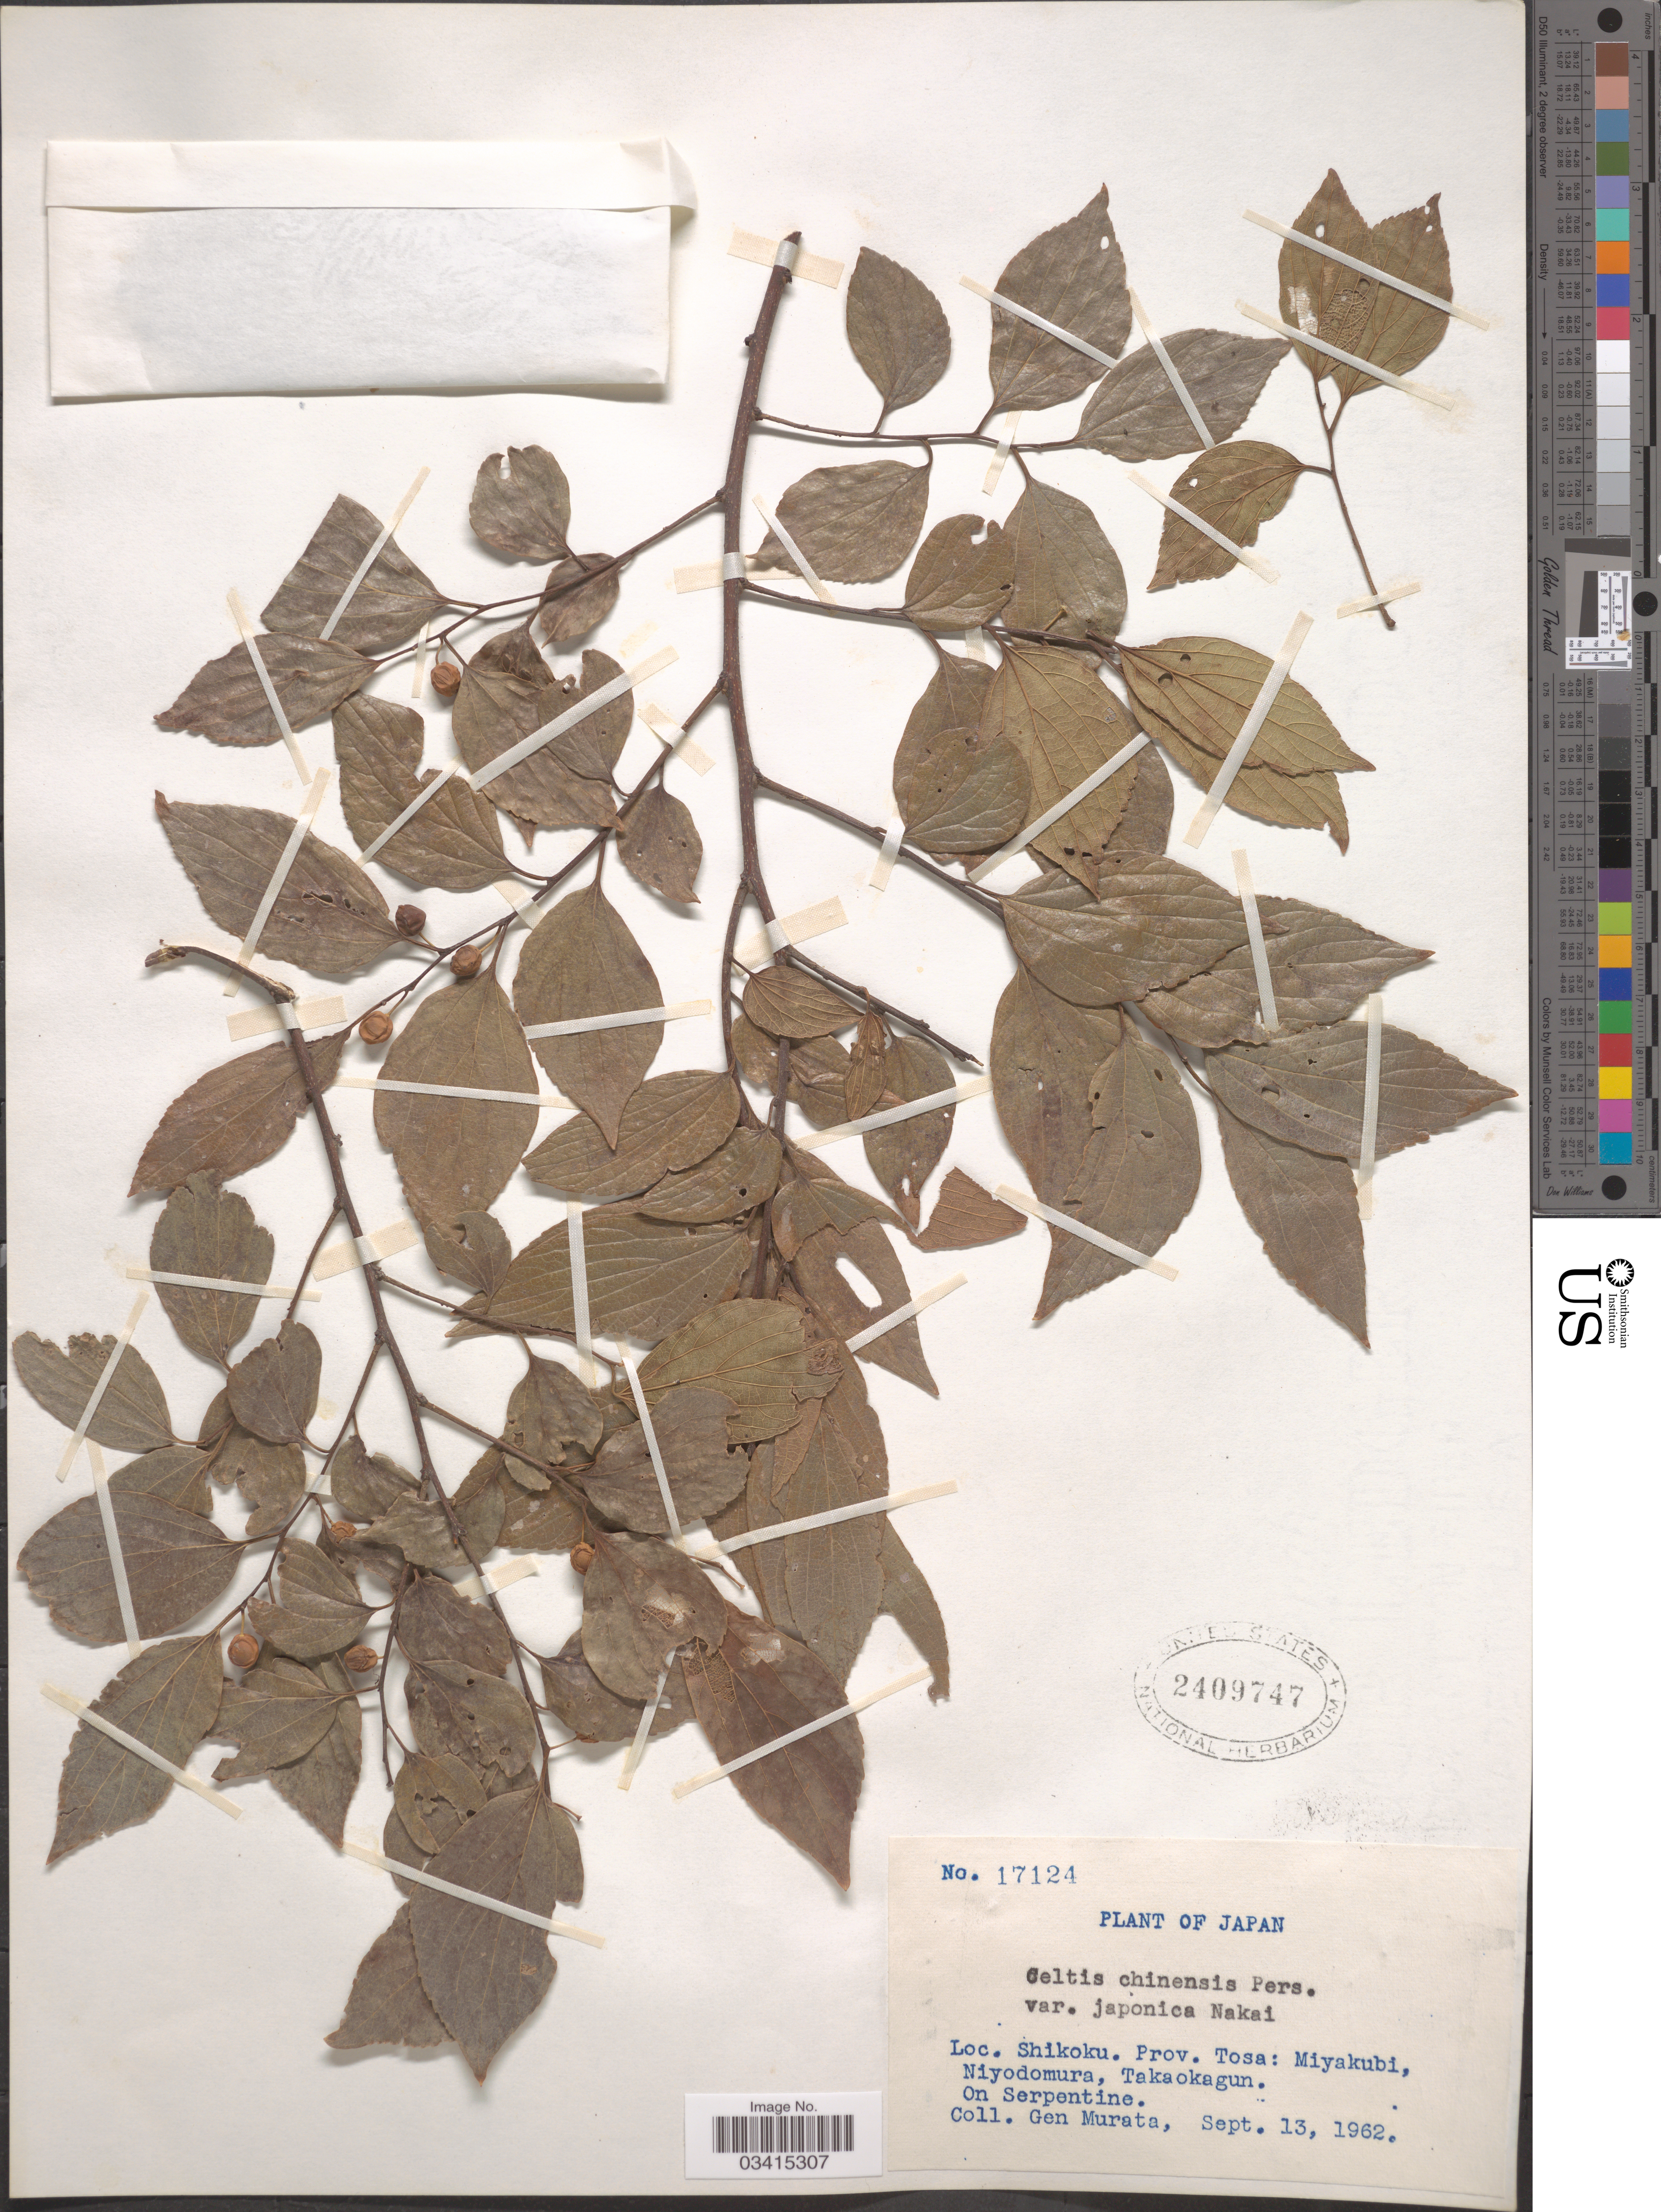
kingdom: Plantae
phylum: Tracheophyta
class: Magnoliopsida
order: Rosales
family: Cannabaceae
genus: Celtis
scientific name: Celtis sinensis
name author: Pers.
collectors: G. Murata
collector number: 17124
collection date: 1962-09-13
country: Japan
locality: Shikoku. Prov. Tosa: Miyakubi, Niyodomura, Takaokagun.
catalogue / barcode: US 2409747